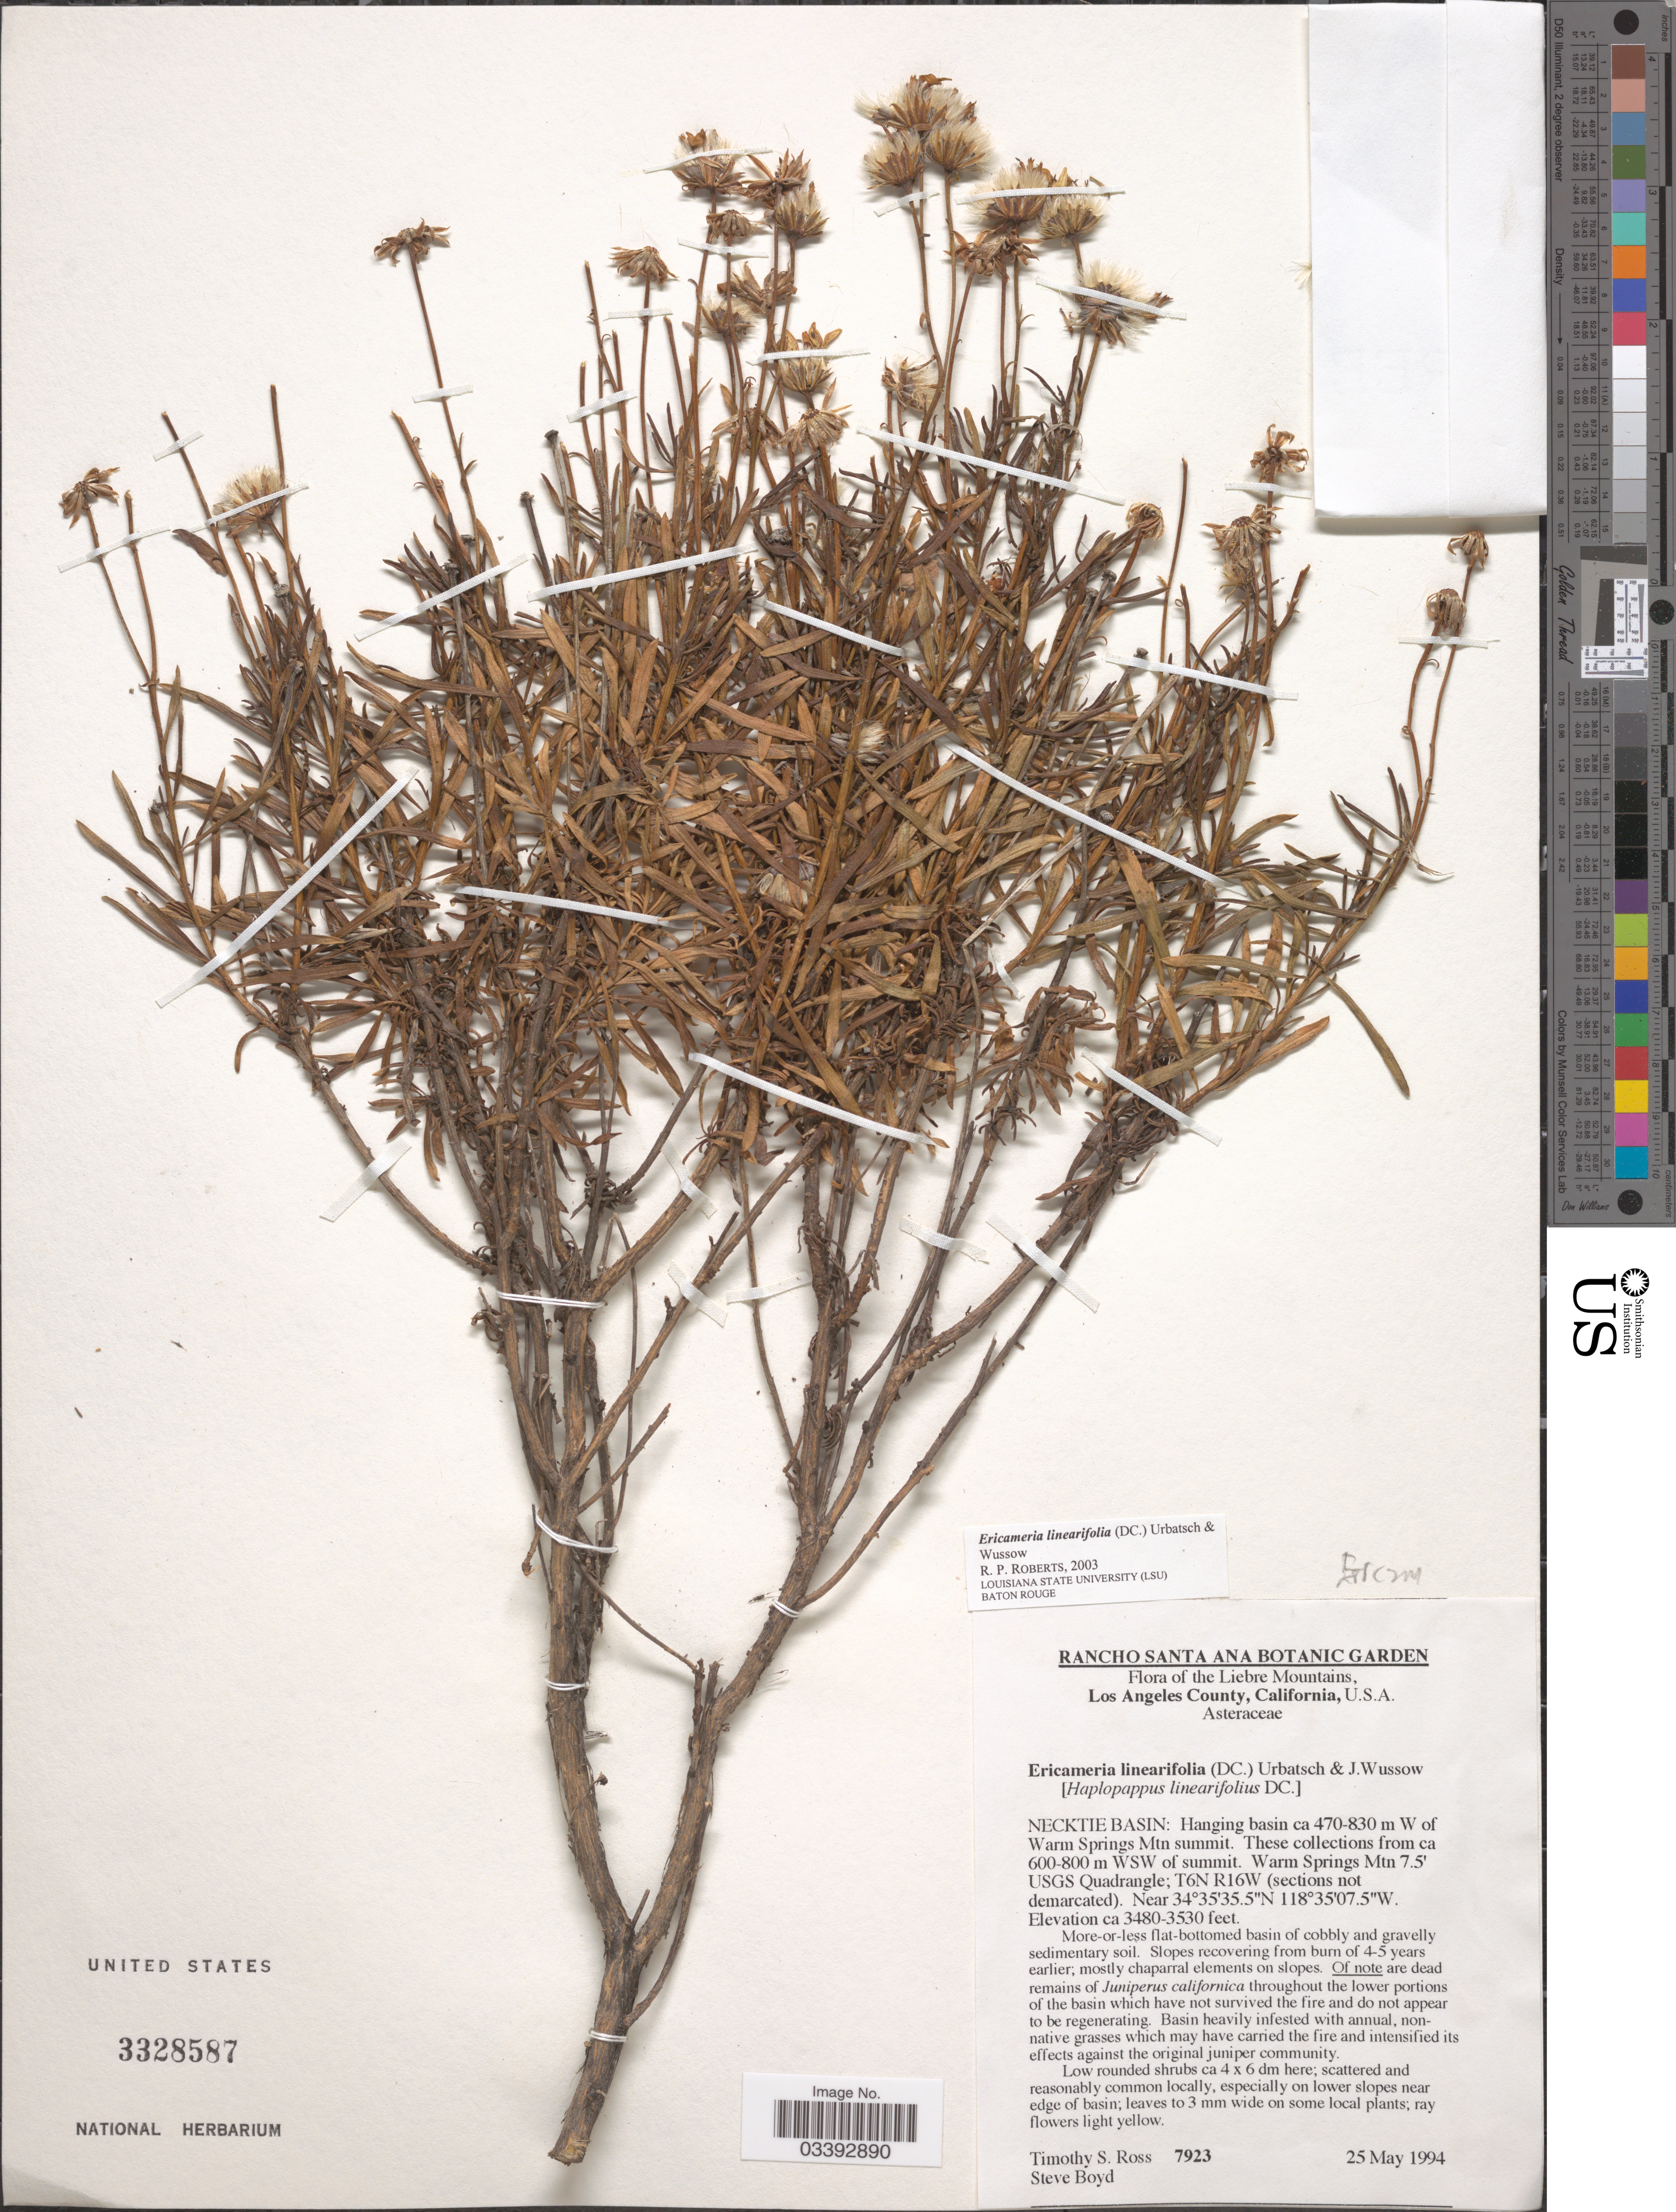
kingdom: Plantae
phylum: Tracheophyta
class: Magnoliopsida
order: Asterales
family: Asteraceae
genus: Ericameria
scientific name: Ericameria linearifolia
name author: (DC.) Urbatsch & Wussow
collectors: T. Ross & S. Boyd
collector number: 7923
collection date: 1994-05-25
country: United States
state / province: California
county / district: Los Angeles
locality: The Liebre Mountains, Los Angeles County. Necktie Basin: Hanging basin ca 470-830 m W of Warm Springs Mtn summit. These collections from ca 600-800 m WSW of summit. Warm Springs Mtn 7.5' USGS Quadrangle; T6N R16W.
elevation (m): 1061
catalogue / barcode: US 3328587